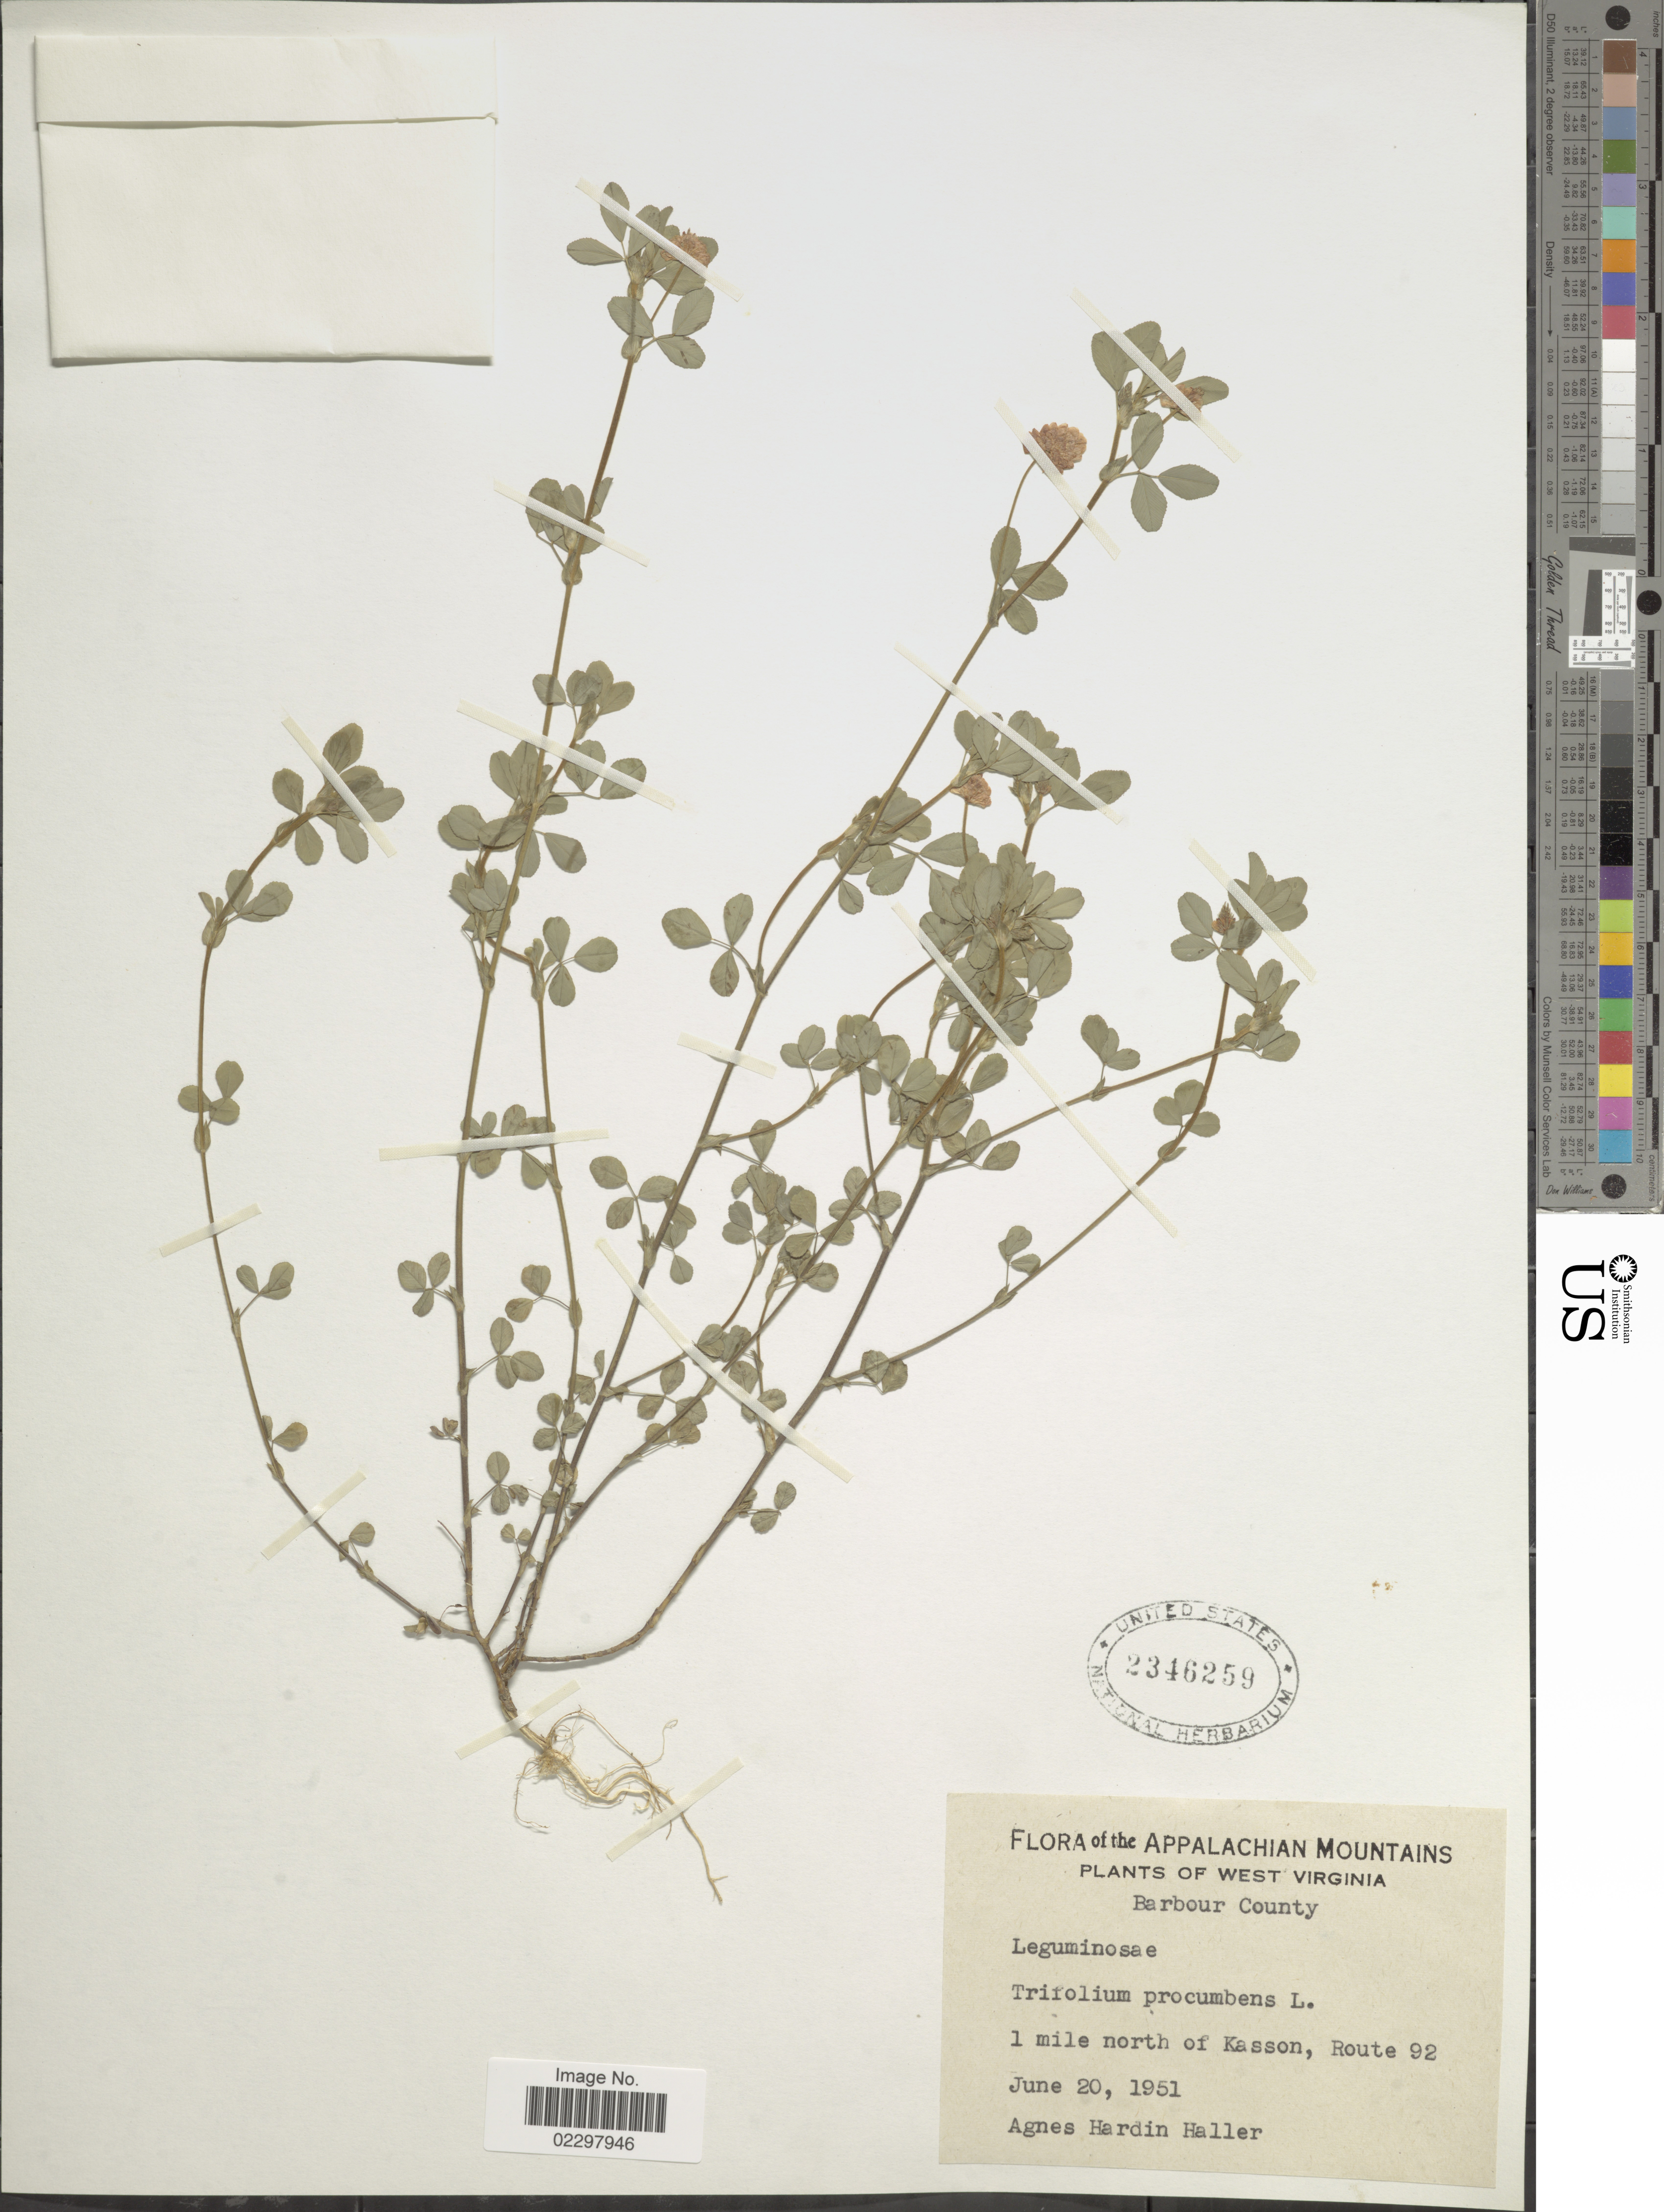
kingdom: Plantae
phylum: Tracheophyta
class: Magnoliopsida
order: Fabales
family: Fabaceae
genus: Trifolium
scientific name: Trifolium procumbens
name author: L.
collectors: A. Haller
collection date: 1951-06-20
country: United States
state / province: West Virginia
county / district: Barbour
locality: Barbour County, 1 mile north of Kasson, Route 92, Appalachian Mountains.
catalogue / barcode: US 2346259